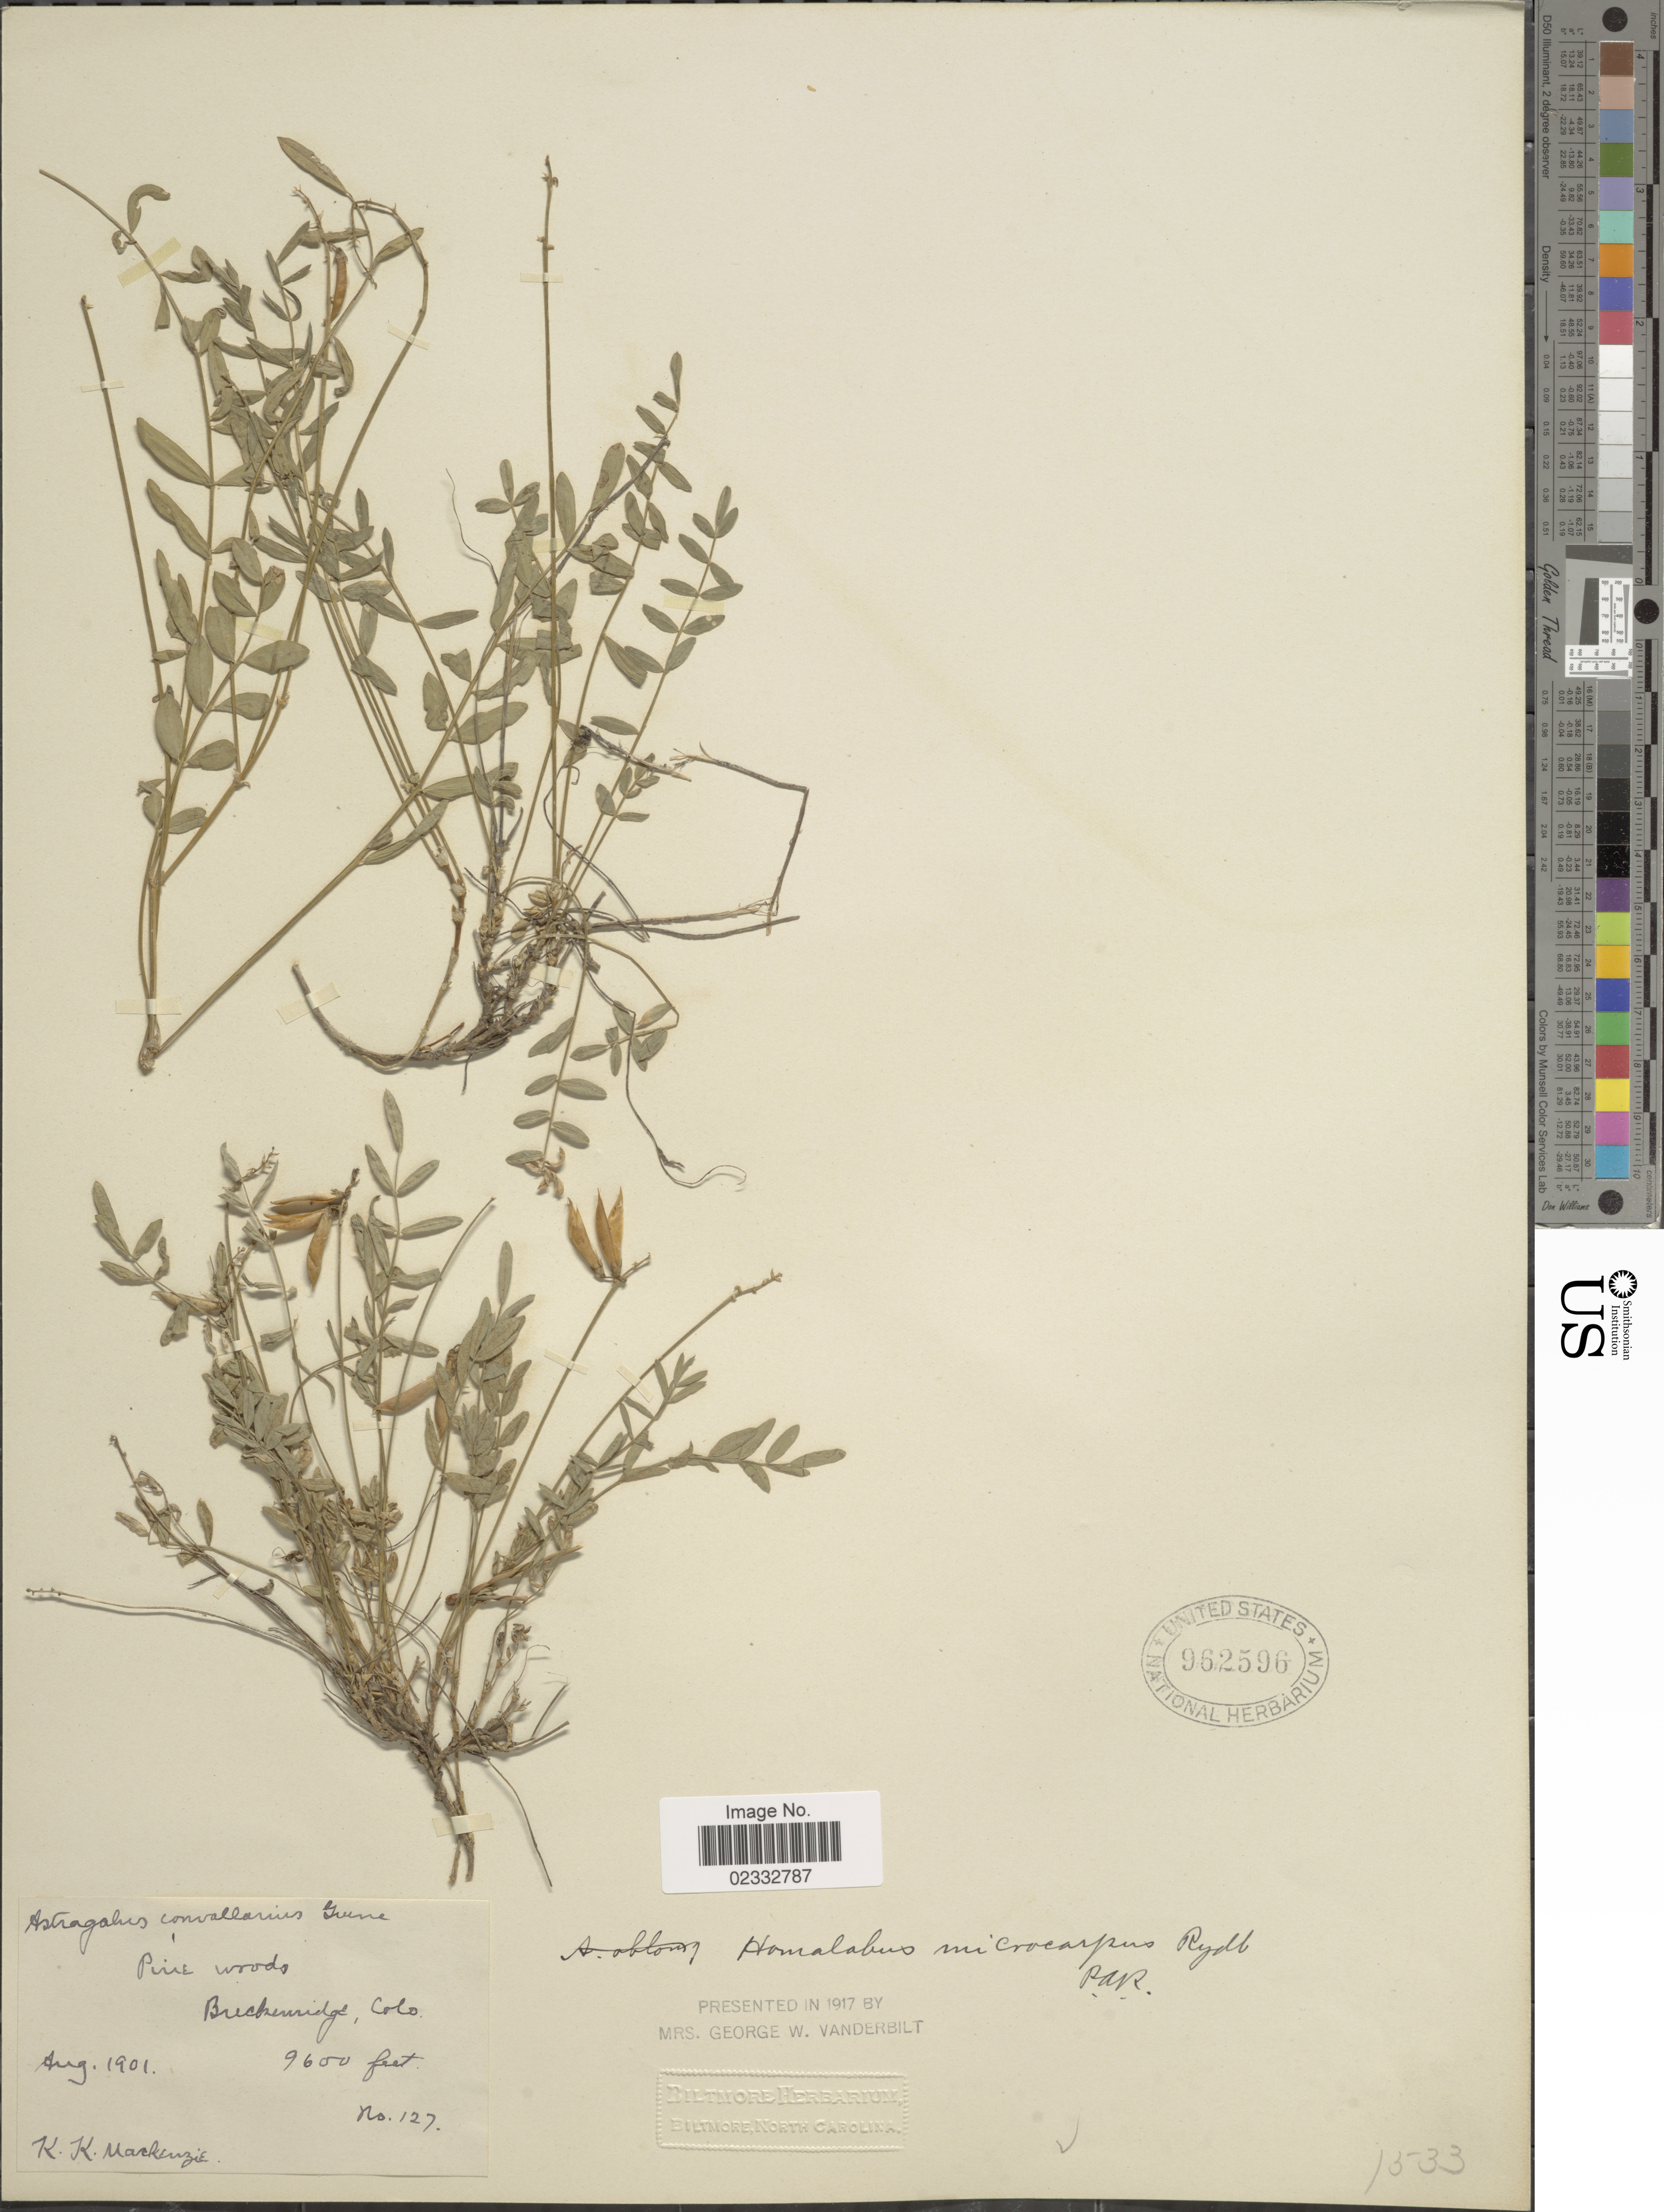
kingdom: Plantae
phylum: Tracheophyta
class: Magnoliopsida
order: Fabales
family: Fabaceae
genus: Astragalus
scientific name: Astragalus microcarpus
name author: A. DC.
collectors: K. K. Mackenzie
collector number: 127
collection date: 1901-08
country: United States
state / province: Colorado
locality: Pine woods, Breckenridge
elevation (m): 2926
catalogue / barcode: US 962596